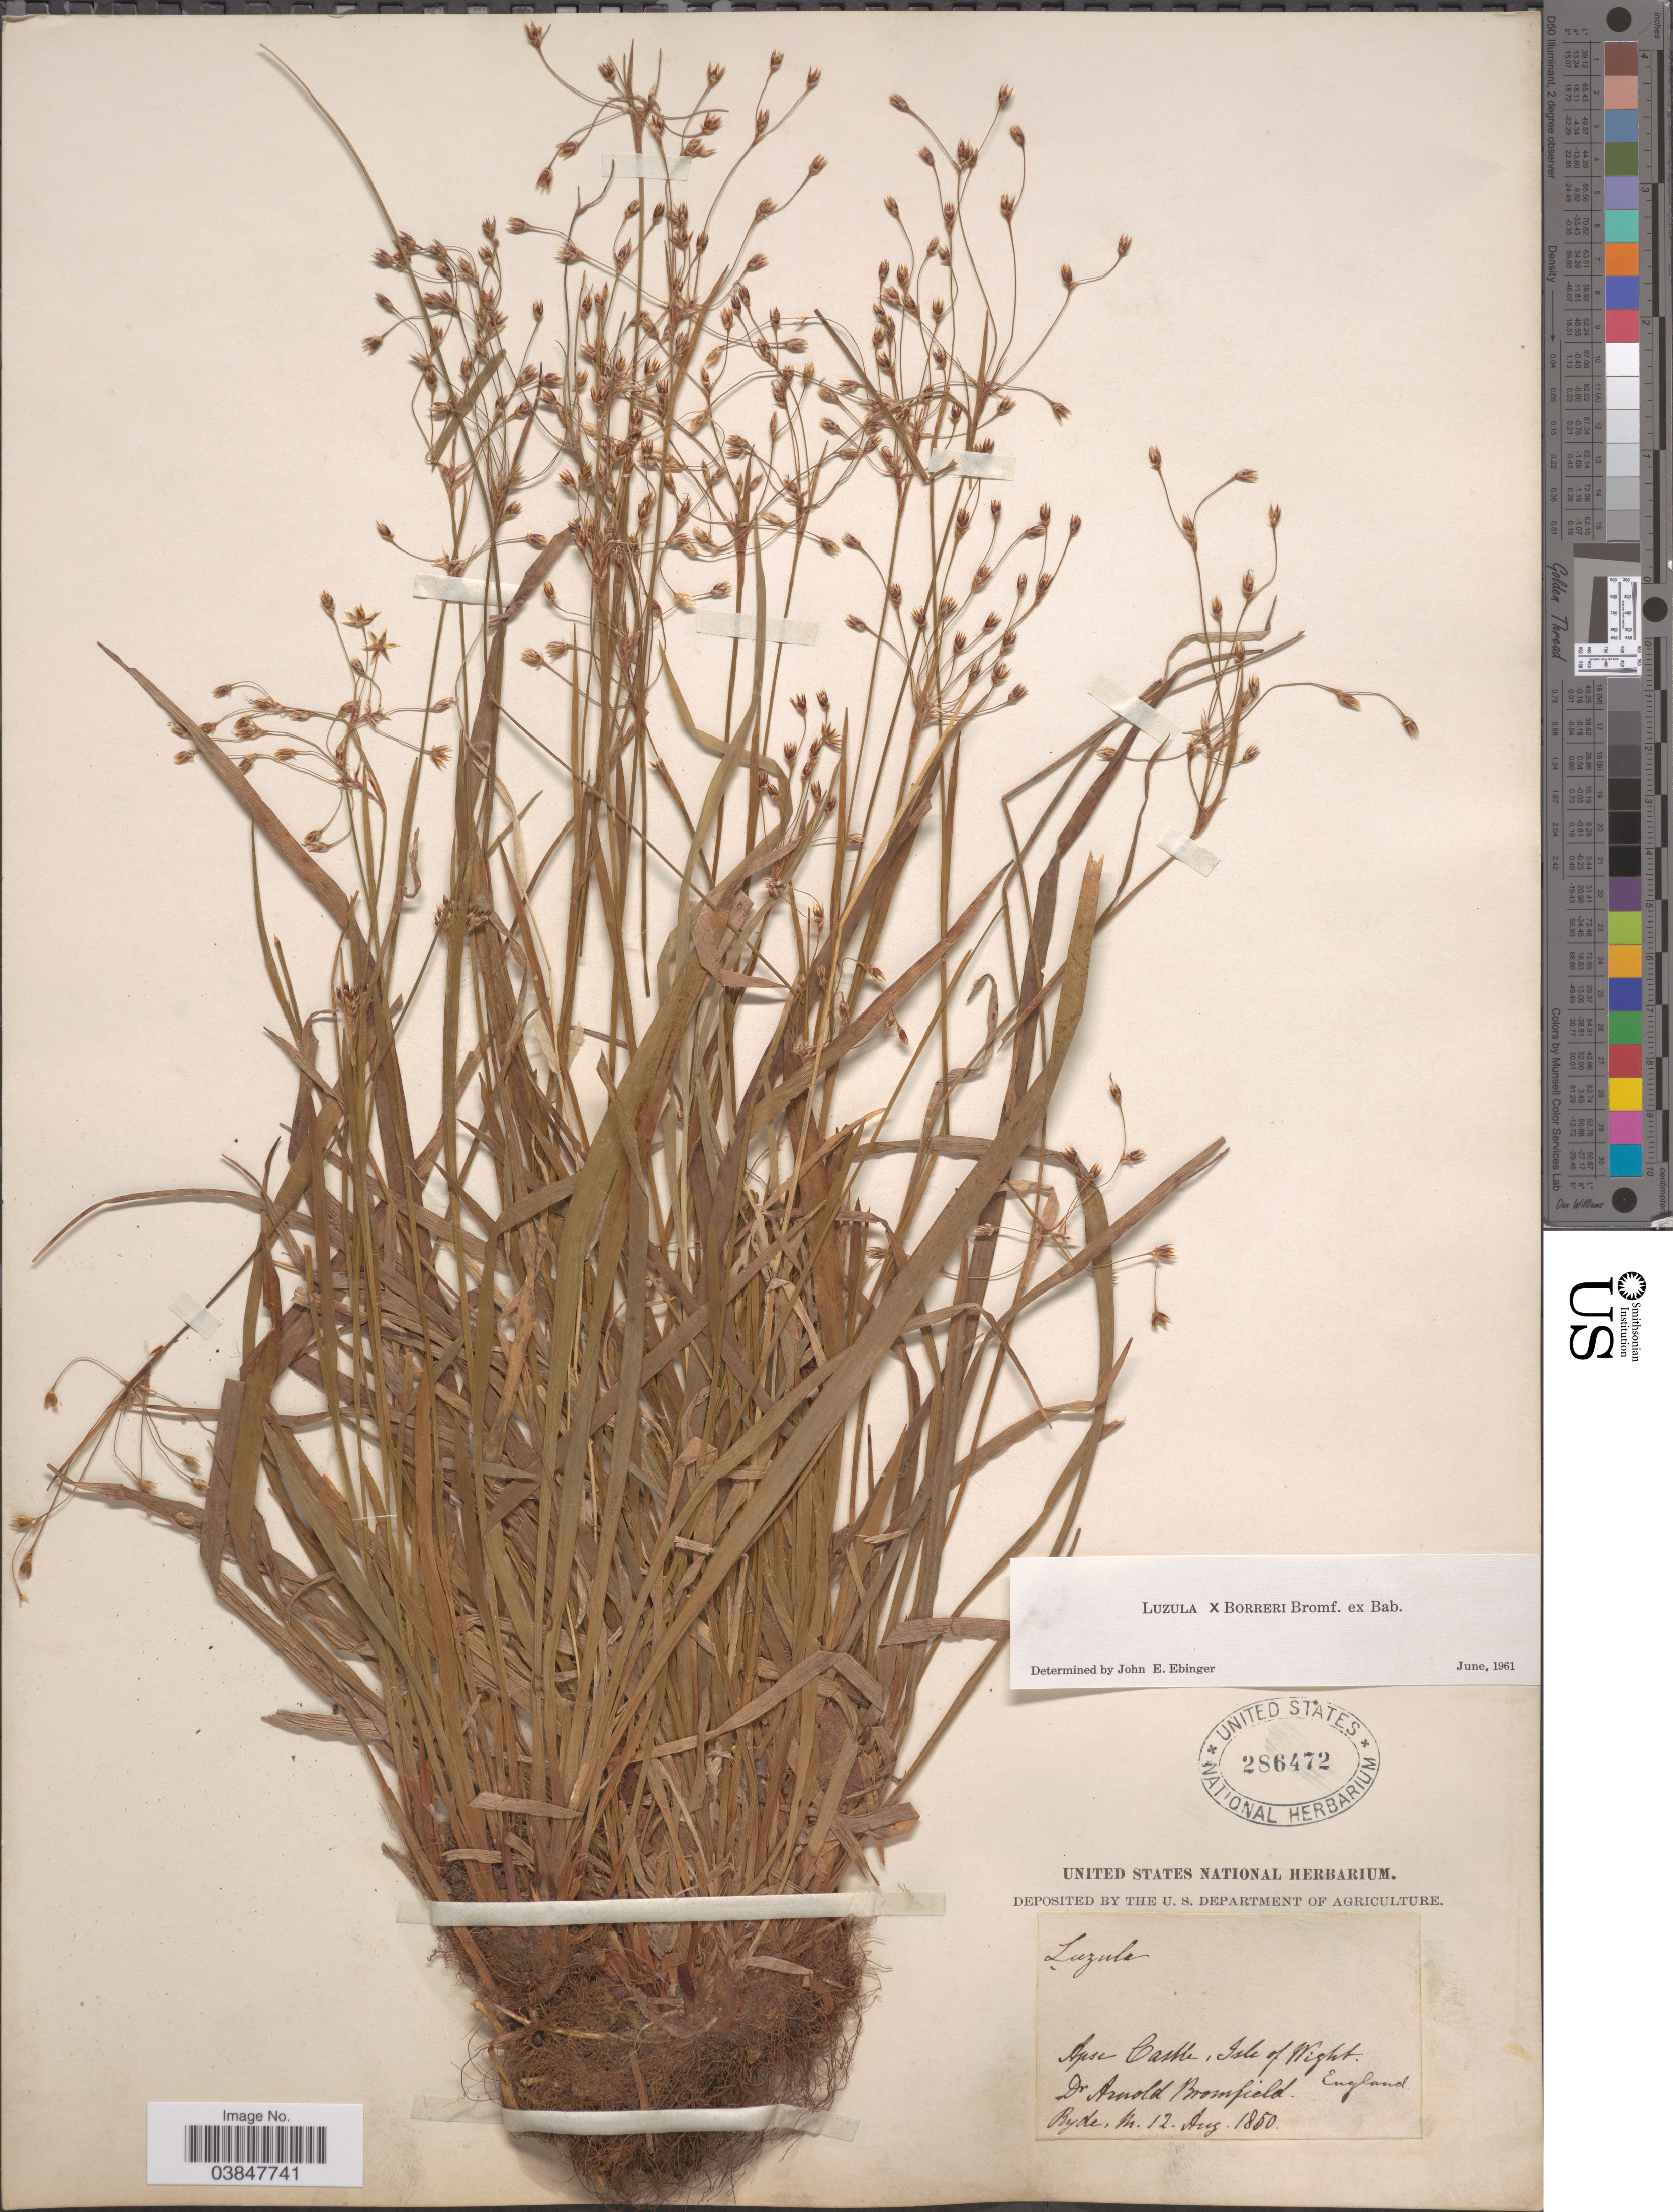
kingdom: Plantae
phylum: Tracheophyta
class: Liliopsida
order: Poales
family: Juncaceae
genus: Luzula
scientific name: Luzula x borreri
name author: Bromf. ex Bab.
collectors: W. A. Bromfield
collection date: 1850-08-12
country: United Kingdom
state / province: England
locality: Apse Cartle, Isle of Wight.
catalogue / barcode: US 286472